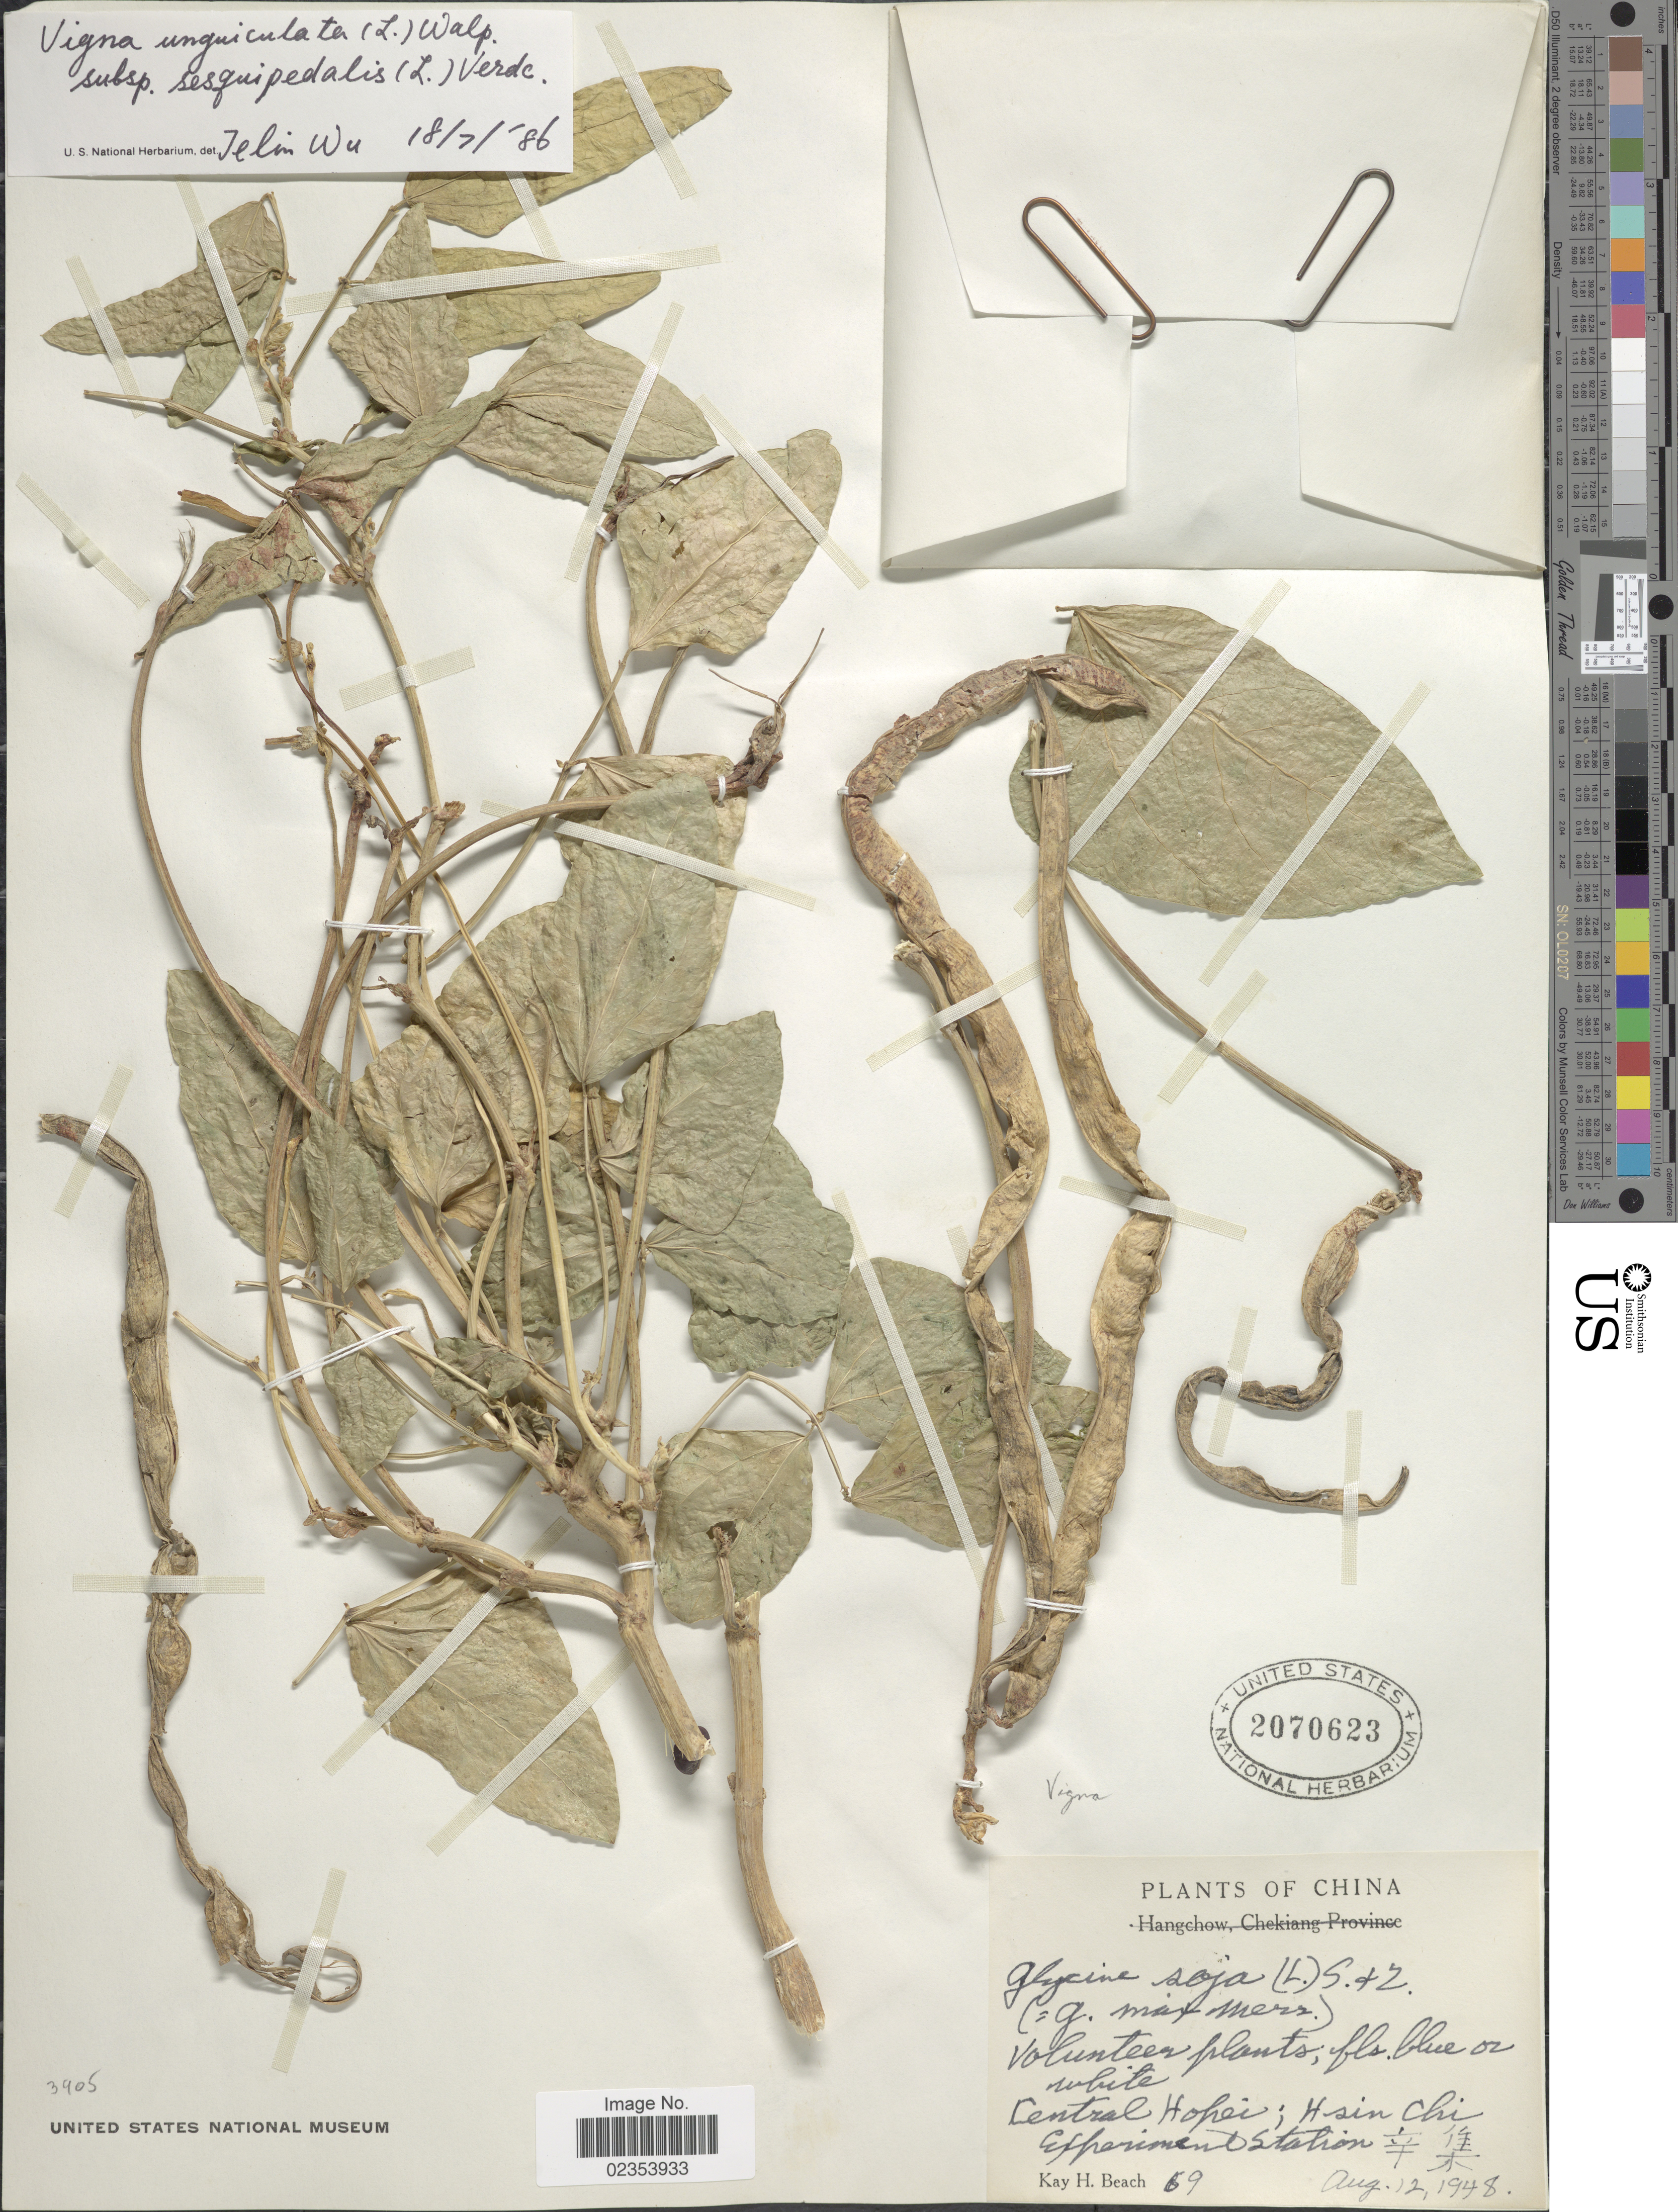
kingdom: Plantae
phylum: Tracheophyta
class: Magnoliopsida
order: Fabales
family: Fabaceae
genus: Vigna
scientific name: Vigna unguiculata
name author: (L.) Walp.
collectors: K. H. Beach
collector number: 59*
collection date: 1948-08-12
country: China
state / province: Hebei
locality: ntralHopei: Hsin Chi Eperiment Station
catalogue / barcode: US 2070623